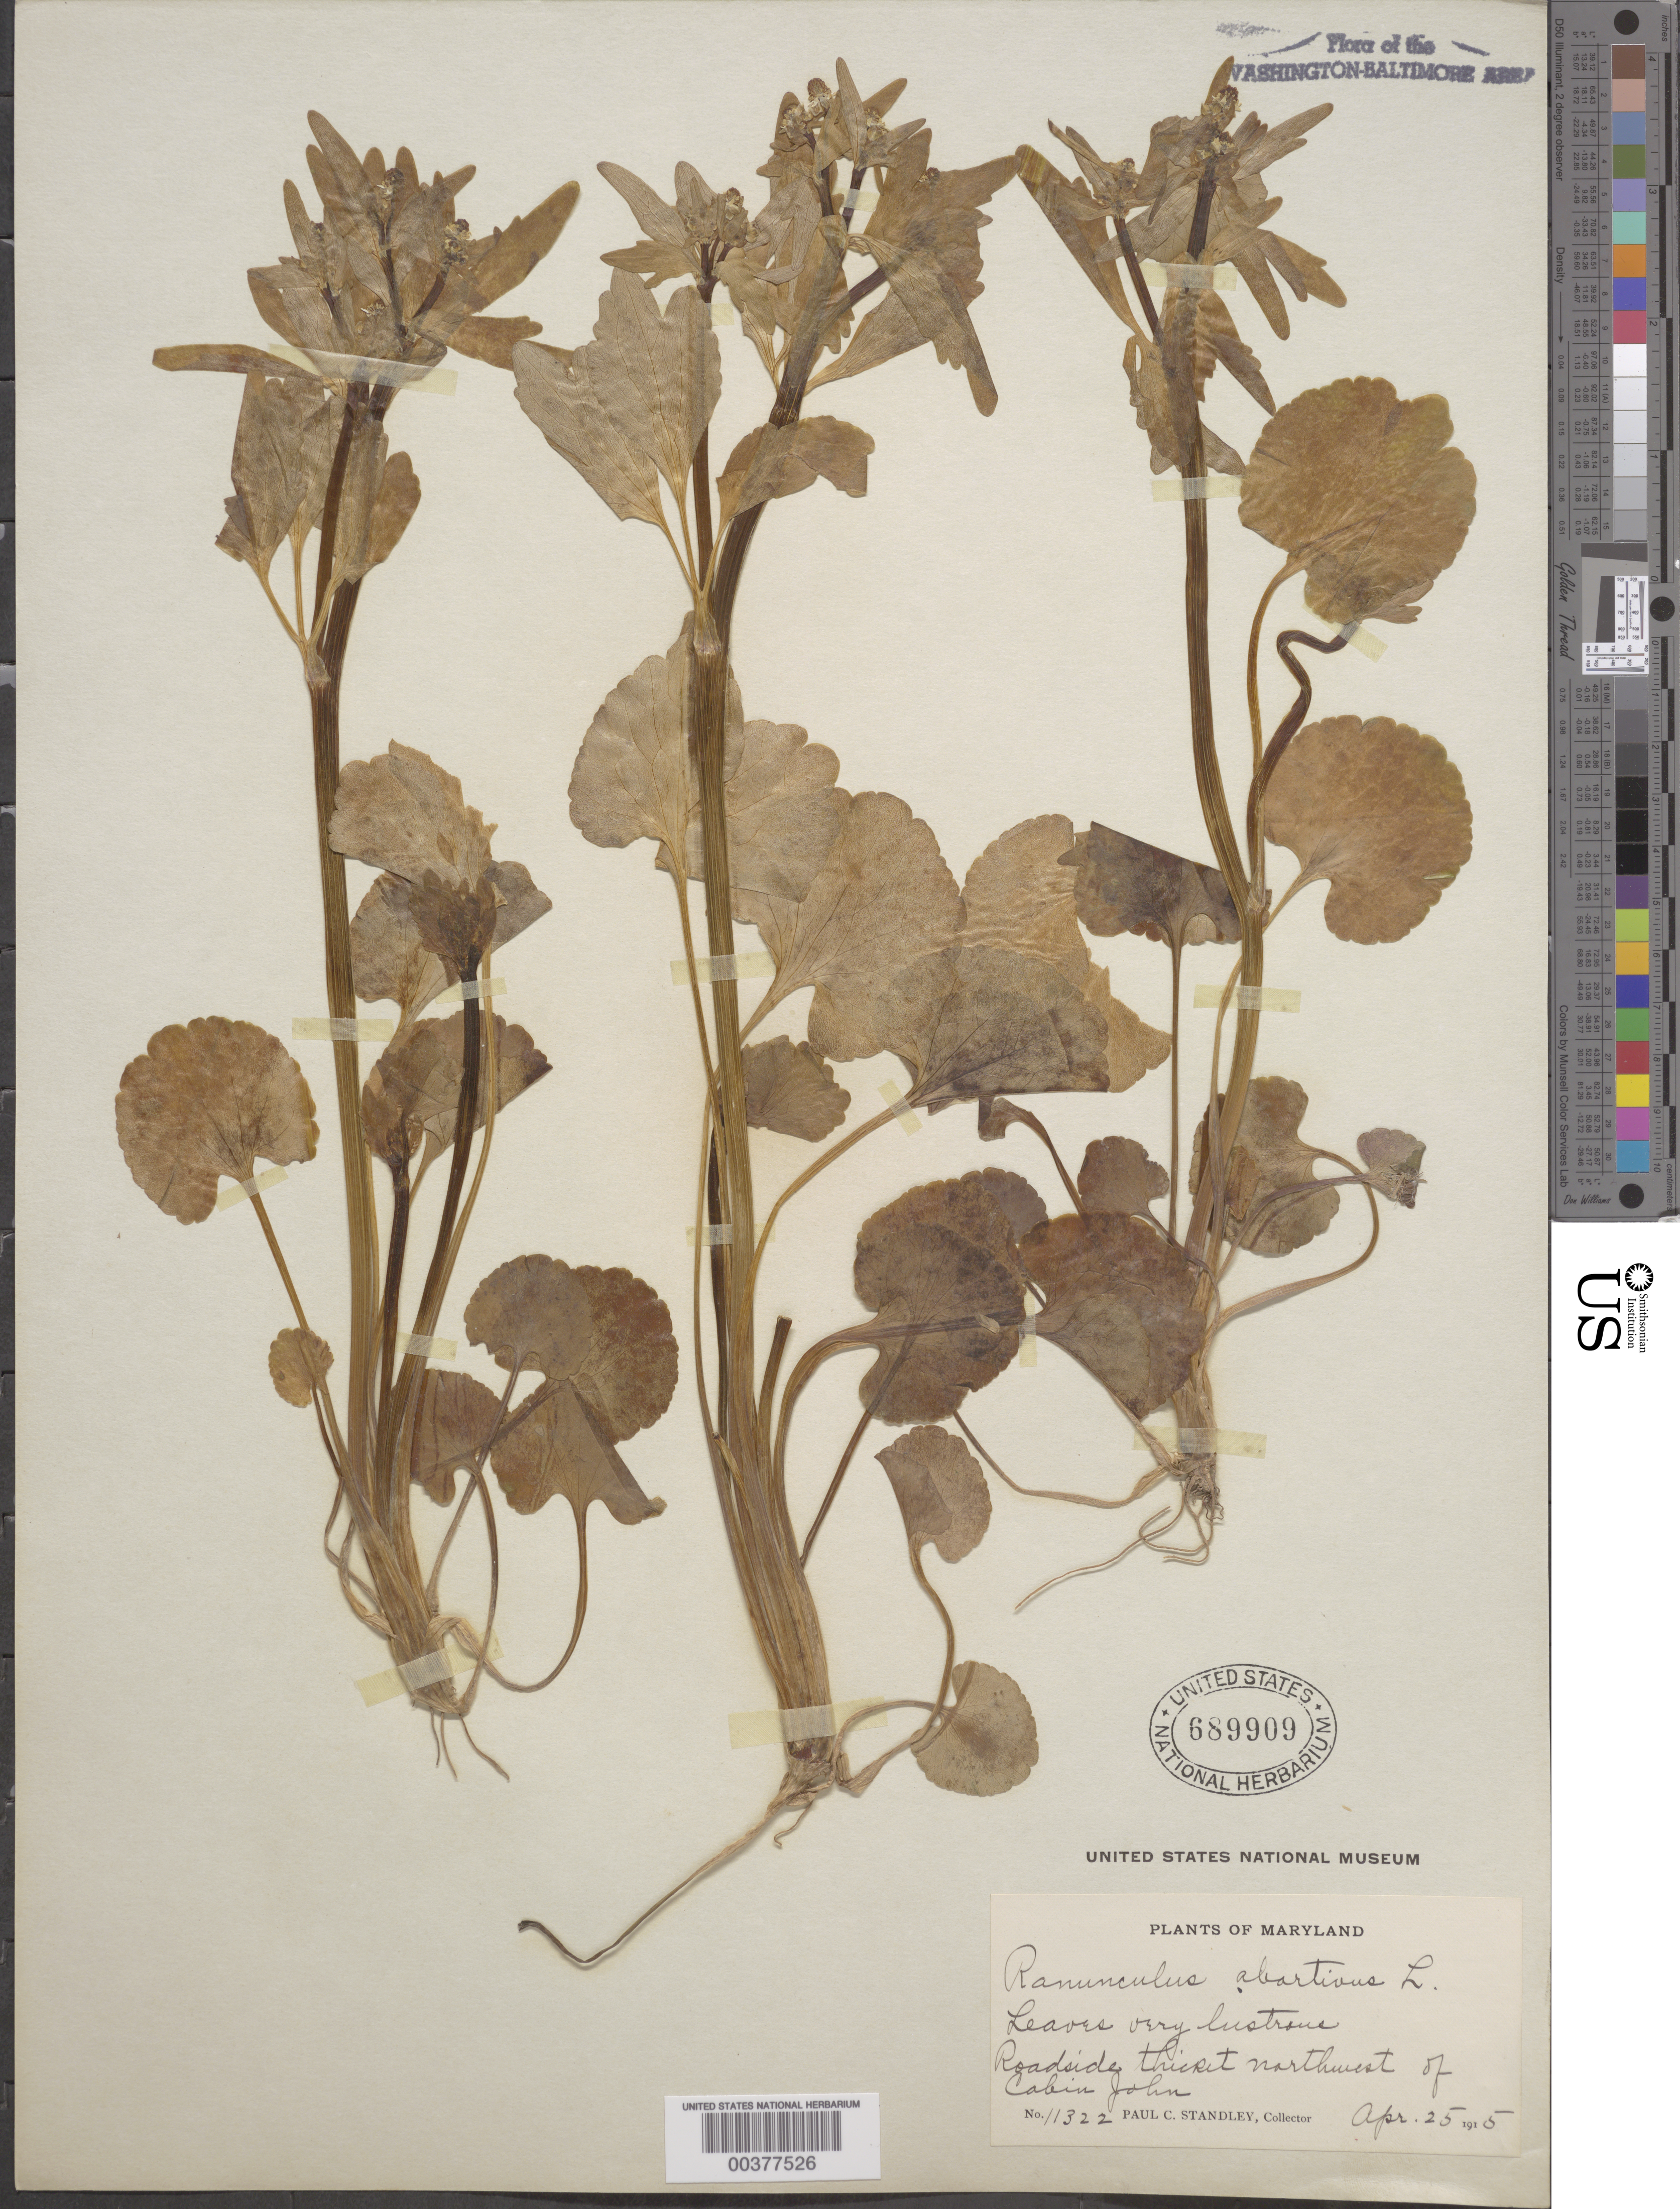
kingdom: Plantae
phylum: Tracheophyta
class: Magnoliopsida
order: Ranunculales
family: Ranunculaceae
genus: Ranunculus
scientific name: Ranunculus abortivus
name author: L.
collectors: P. C. Standley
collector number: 11322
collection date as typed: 25 Apr 1915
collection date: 1915-04-25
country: United States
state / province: Maryland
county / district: Montgomery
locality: Northwest of Cabin John C. & O. Canal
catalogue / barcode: US 689909